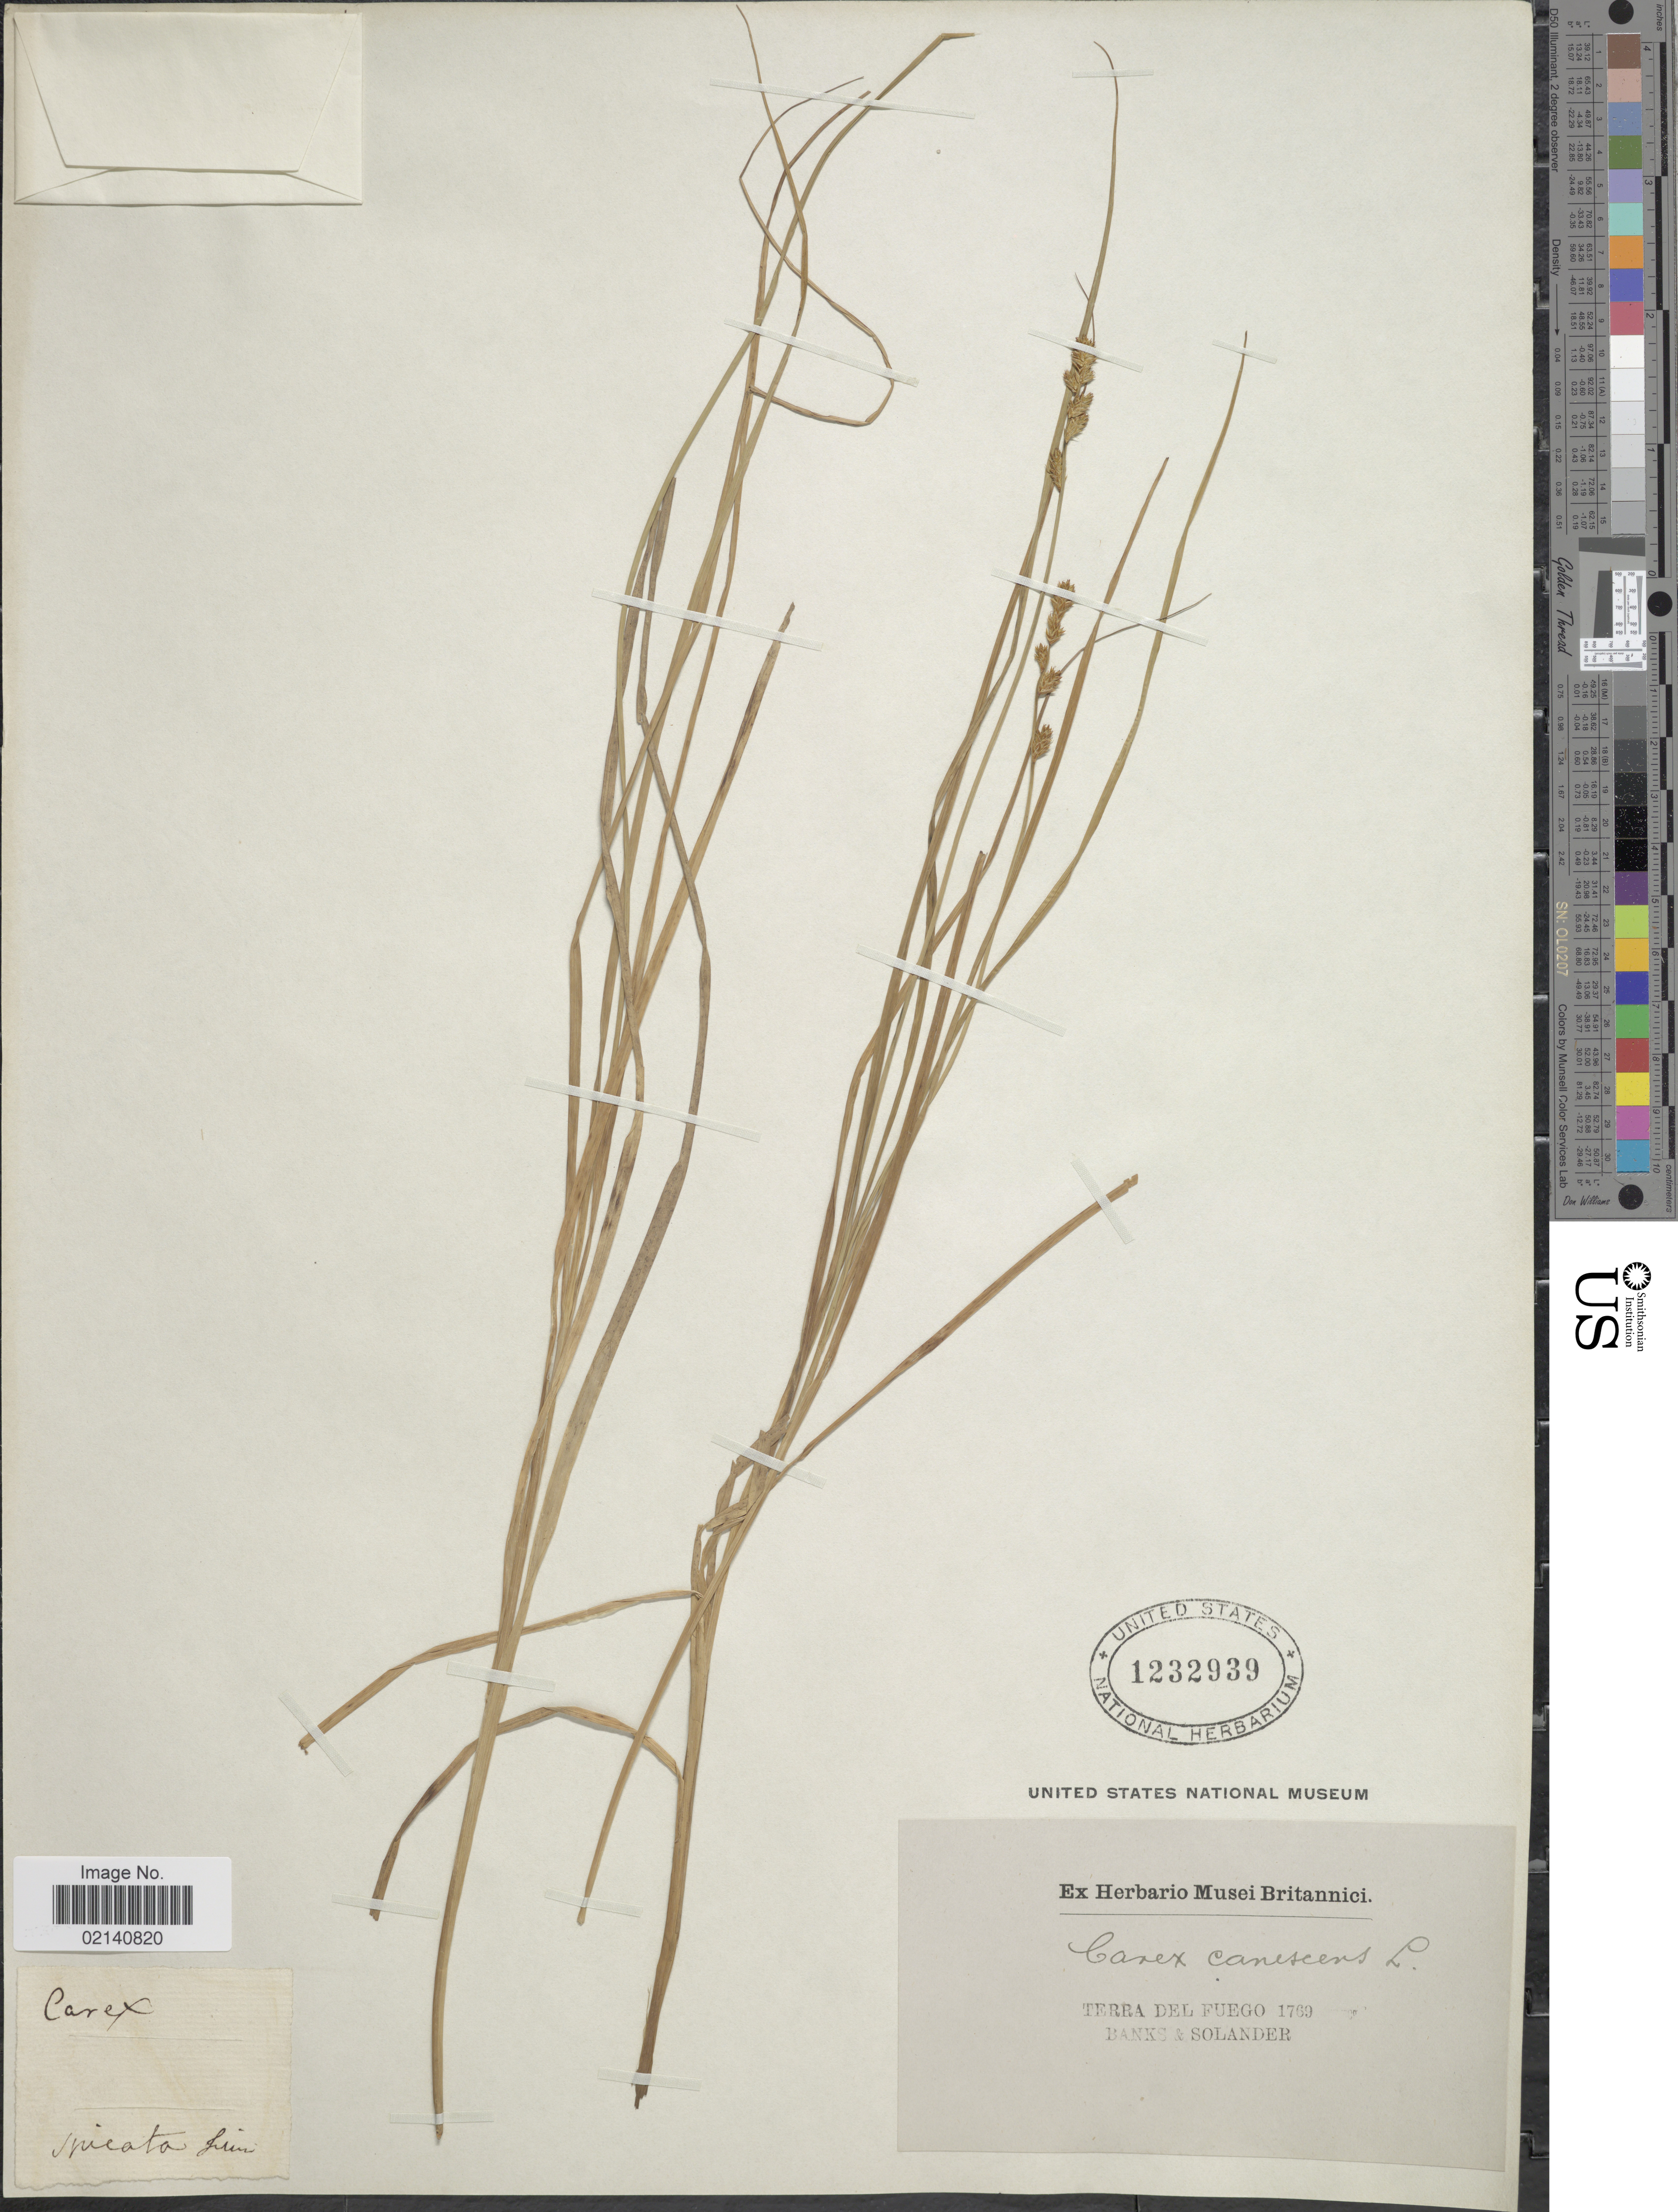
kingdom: Plantae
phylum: Tracheophyta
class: Liliopsida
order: Poales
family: Cyperaceae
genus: Carex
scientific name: Carex canescens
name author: L.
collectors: -- Banks & -- Solander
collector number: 1769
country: Argentina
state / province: Tierra del Fuego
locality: Terra del Fuego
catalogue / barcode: US 1232939